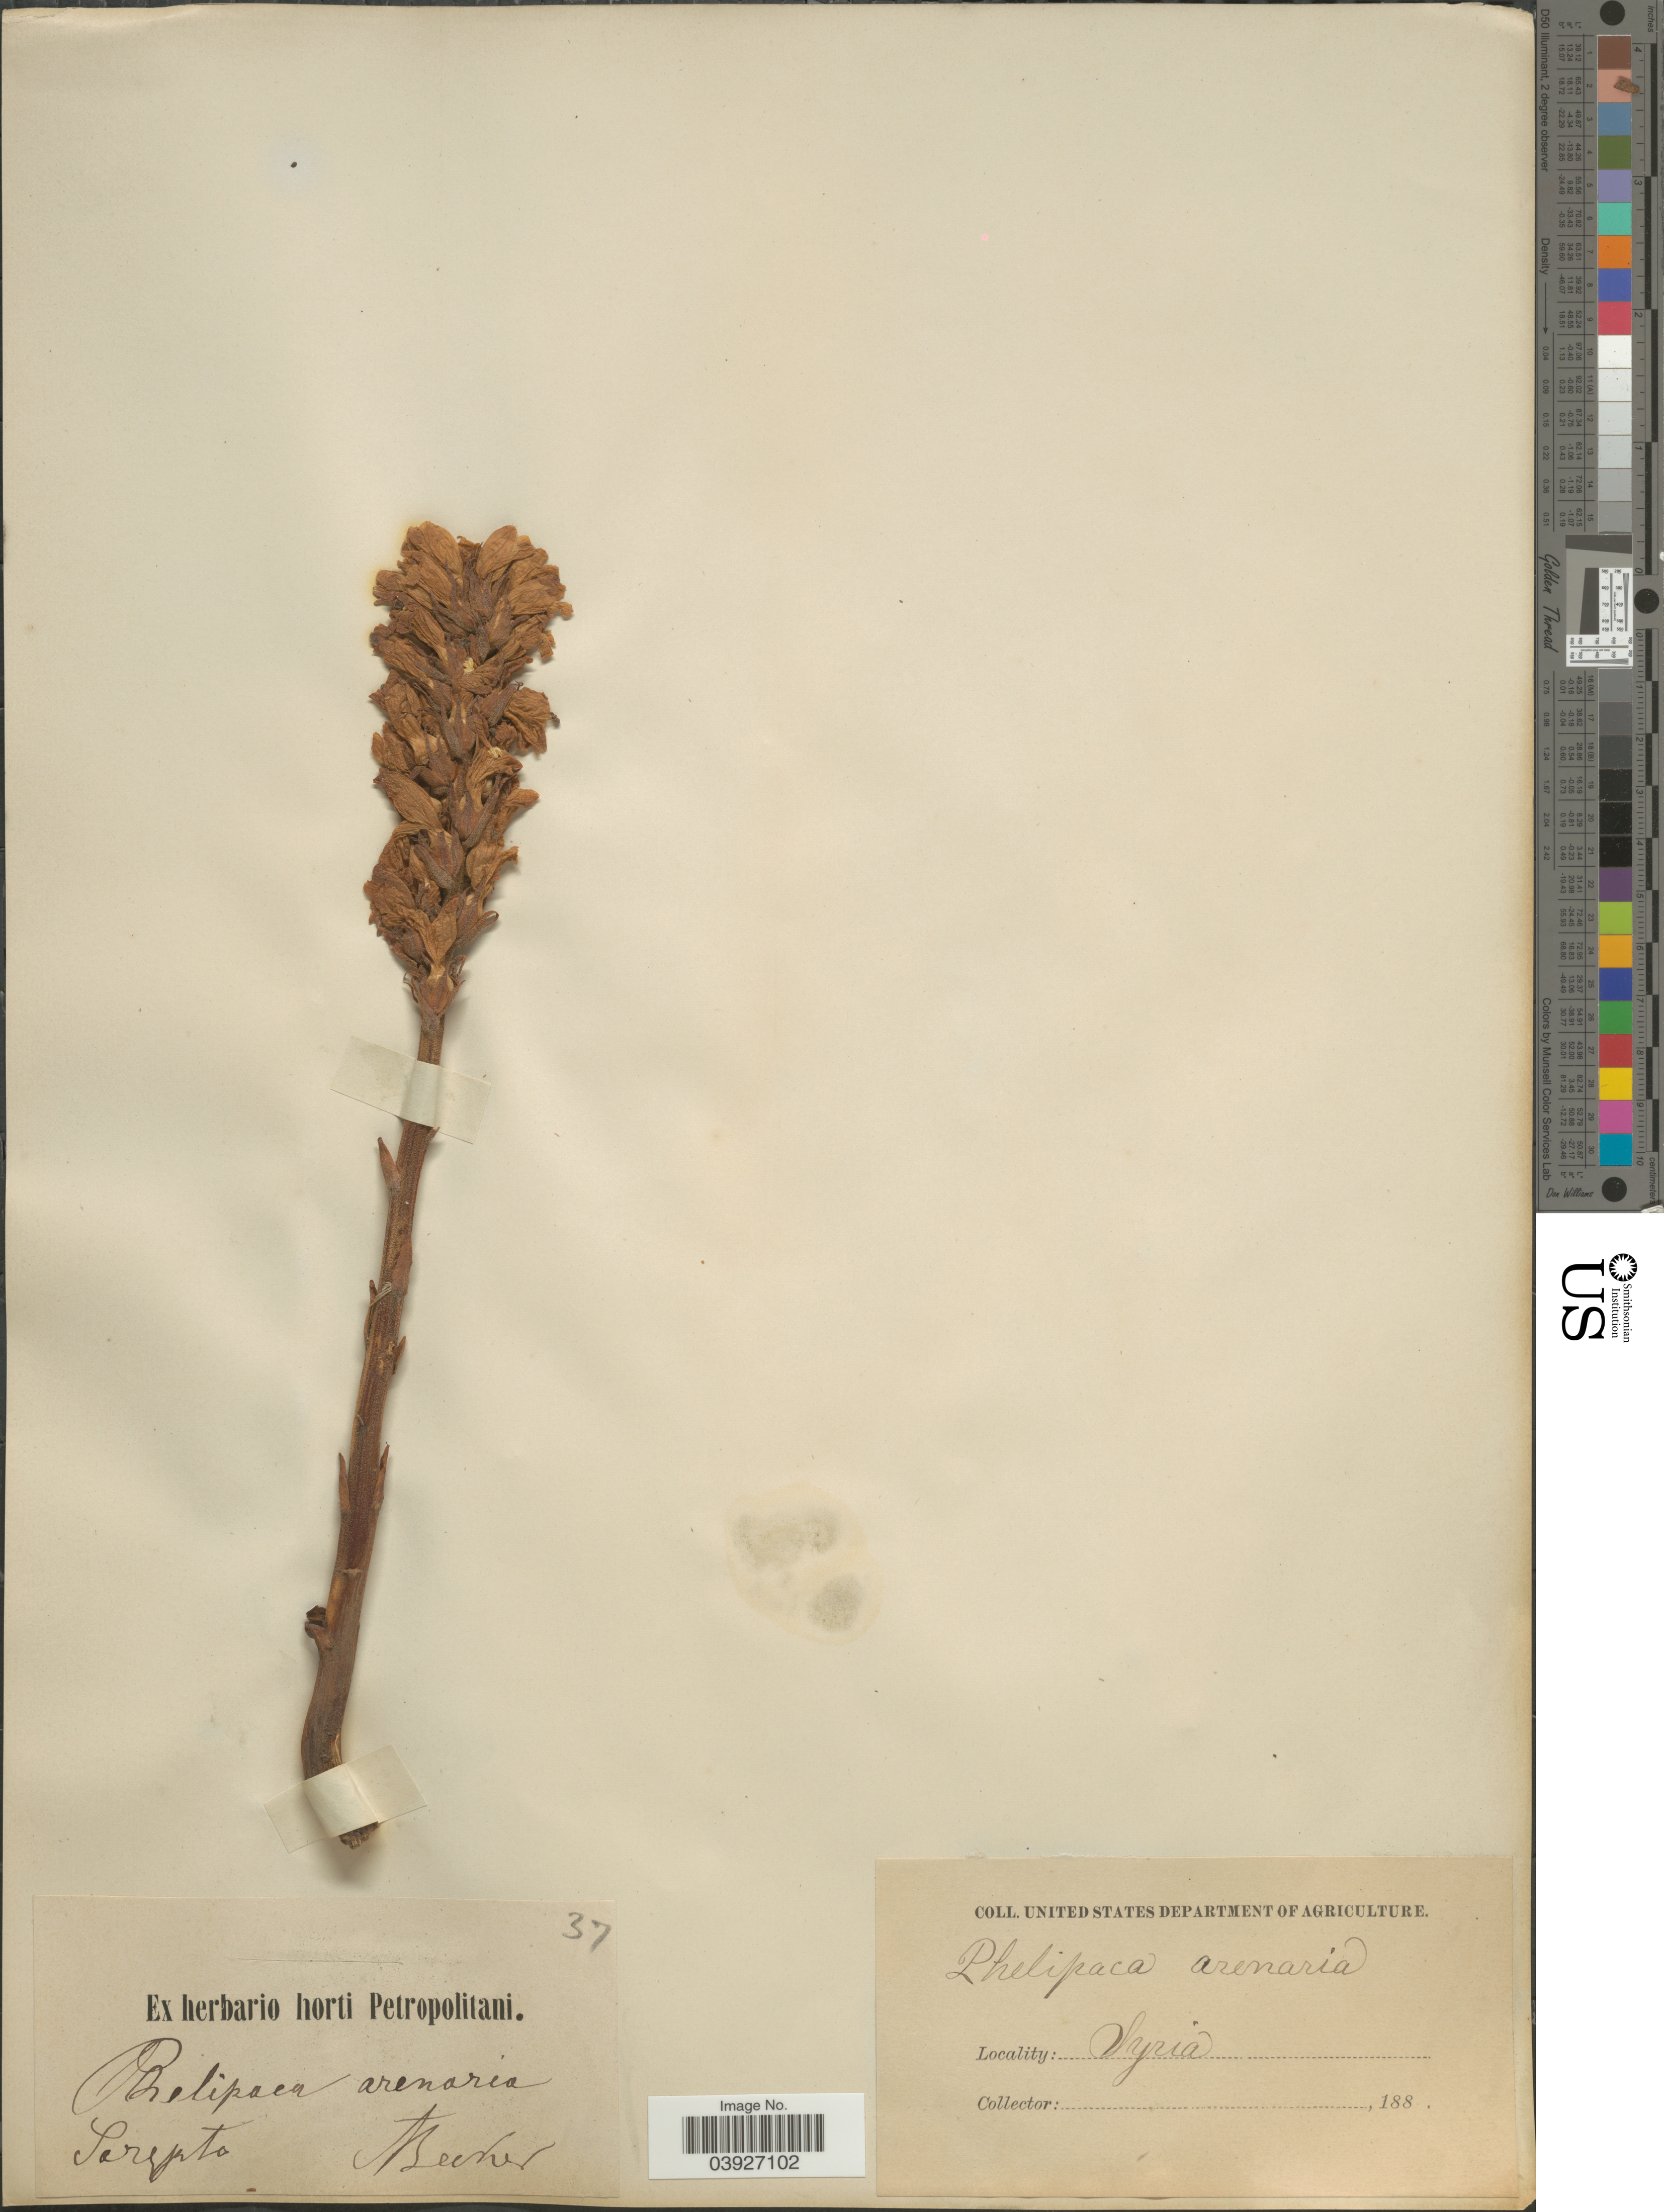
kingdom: Plantae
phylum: Tracheophyta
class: Magnoliopsida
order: Lamiales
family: Orobanchaceae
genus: Orobanche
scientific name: Orobanche arenaria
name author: Borkh.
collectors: A. Becker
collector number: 37?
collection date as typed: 188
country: Russian Federation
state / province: Volgograd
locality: Sarepta.